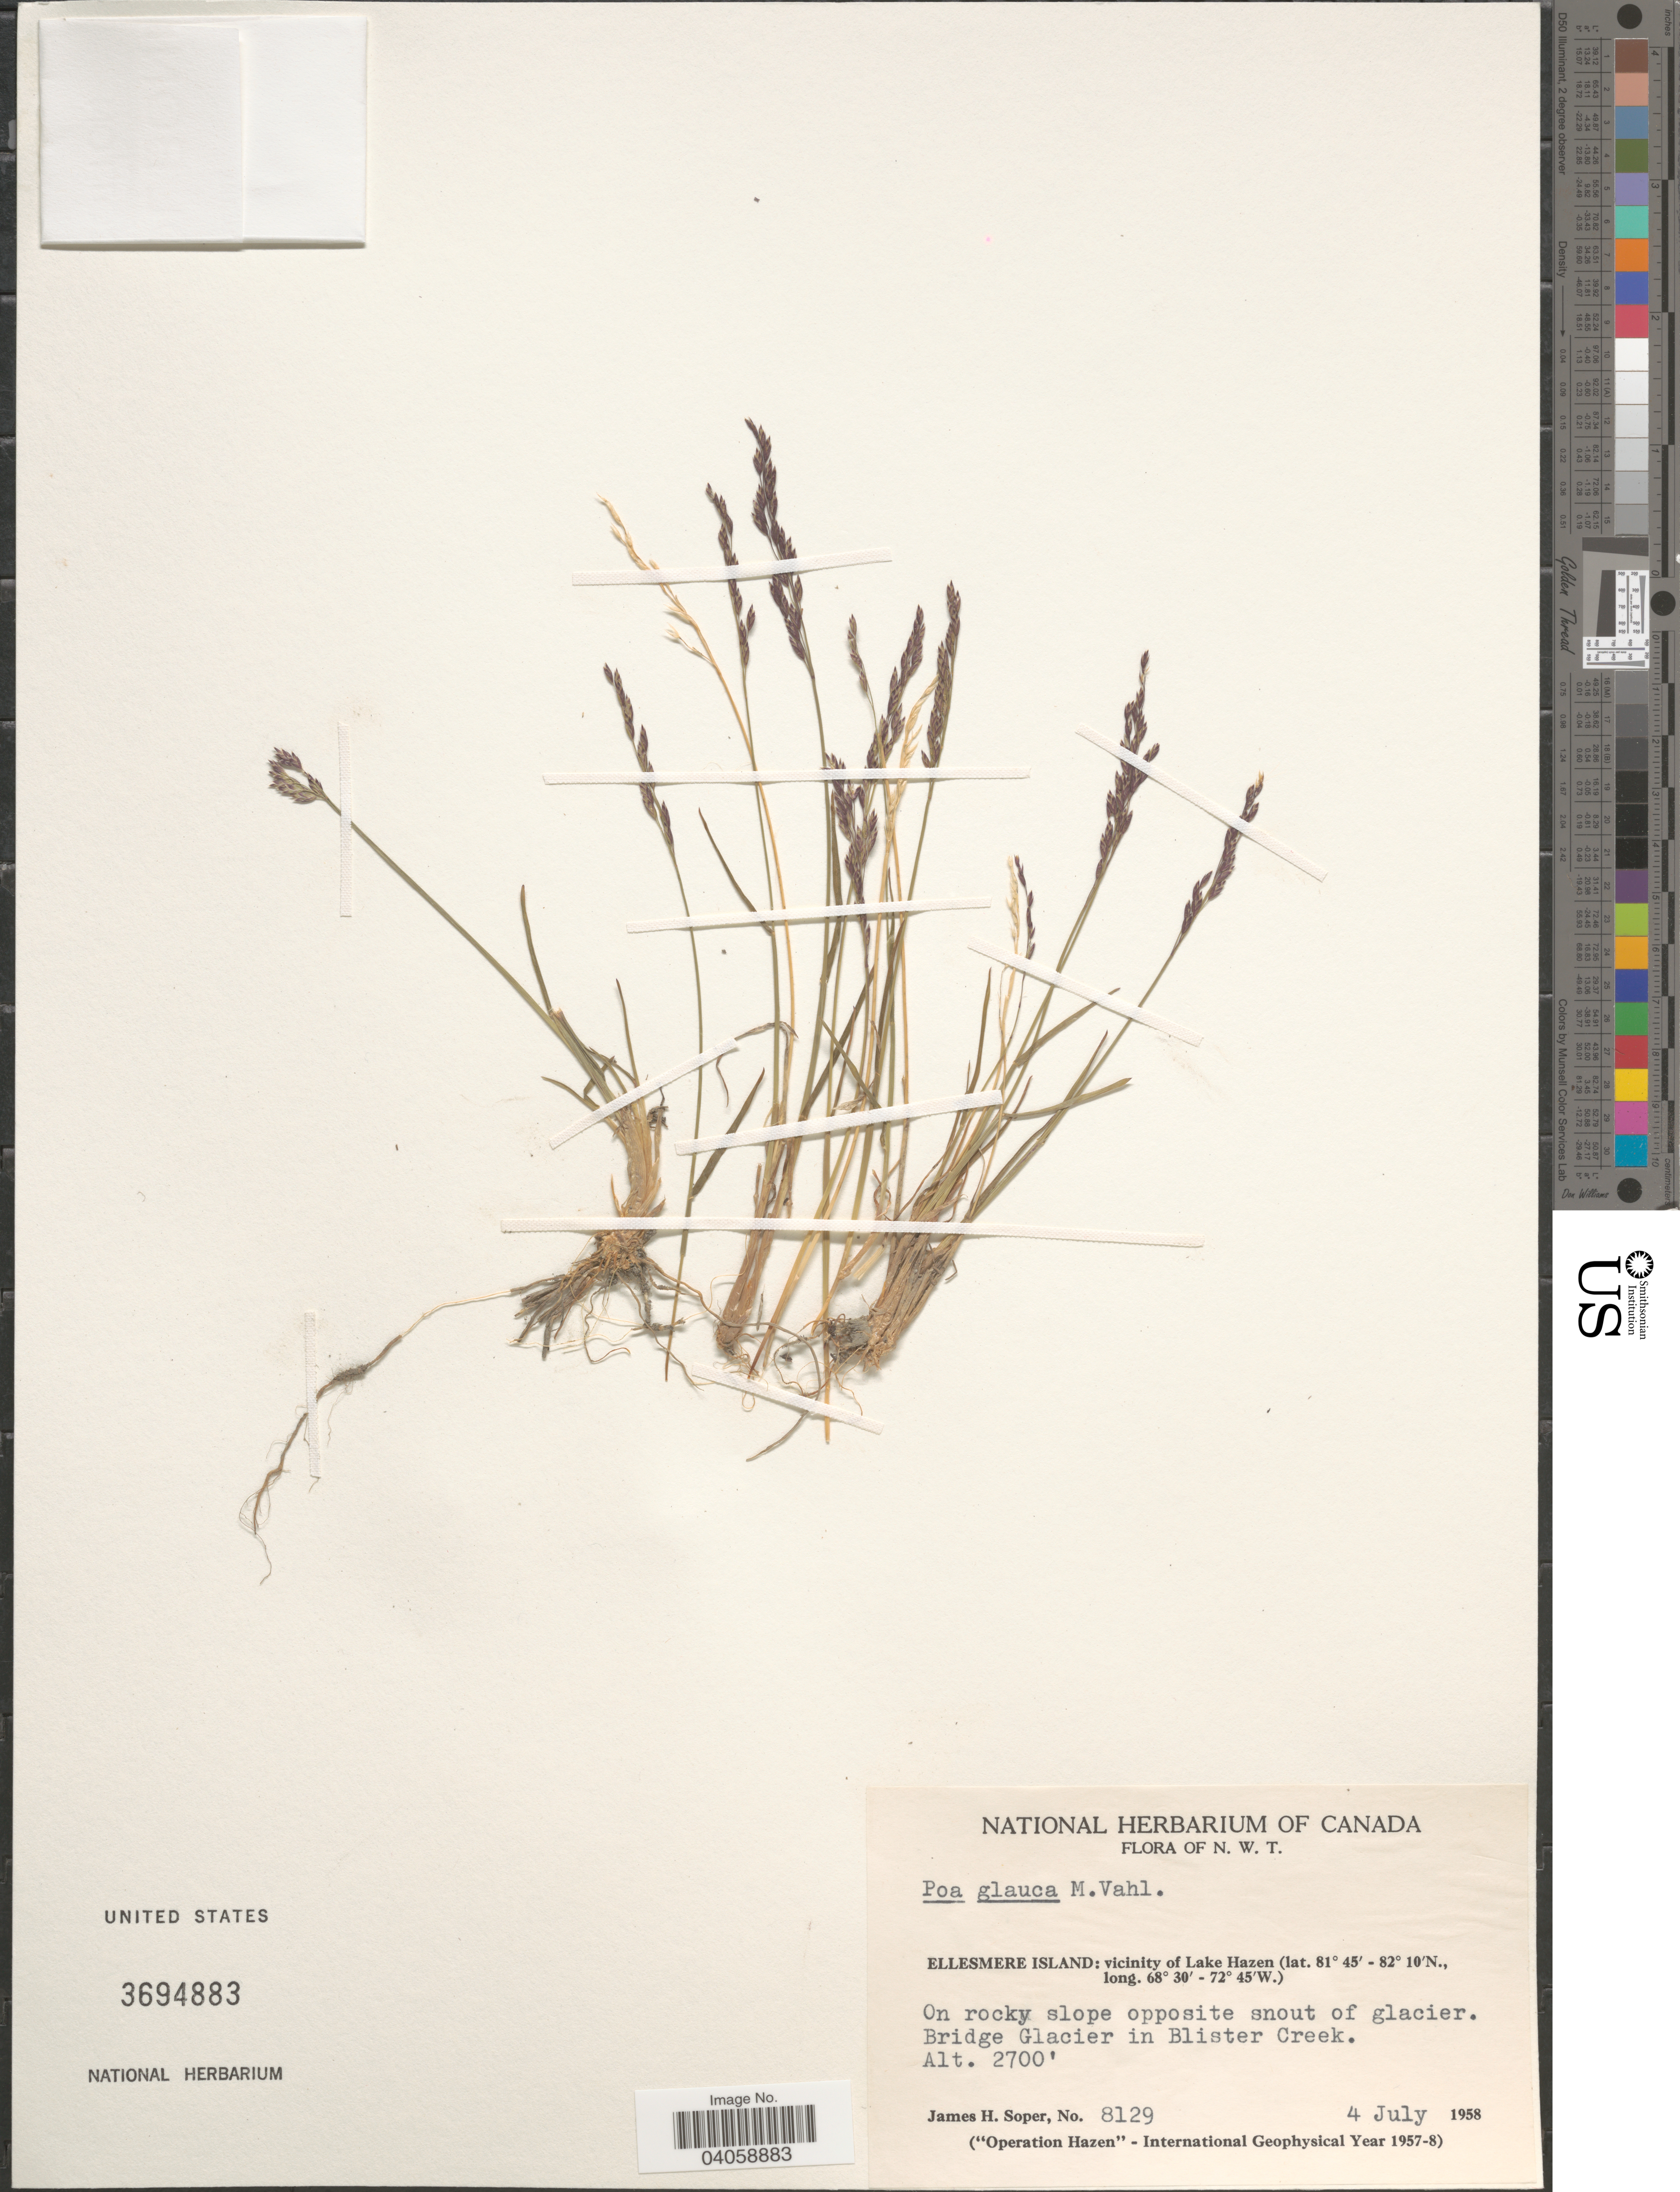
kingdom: Plantae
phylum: Tracheophyta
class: Liliopsida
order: Poales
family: Poaceae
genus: Poa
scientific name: Poa glauca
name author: Vahl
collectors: J. H. Soper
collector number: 8129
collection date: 1958-07-04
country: Canada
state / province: Northwest Territories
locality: N. W. T. Ellesmere Island: vicinity of Lake Hazen. On rocky slope opposite snout of glacier. Bridge Glacier in Blister Creek.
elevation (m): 823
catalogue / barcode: US 3694883